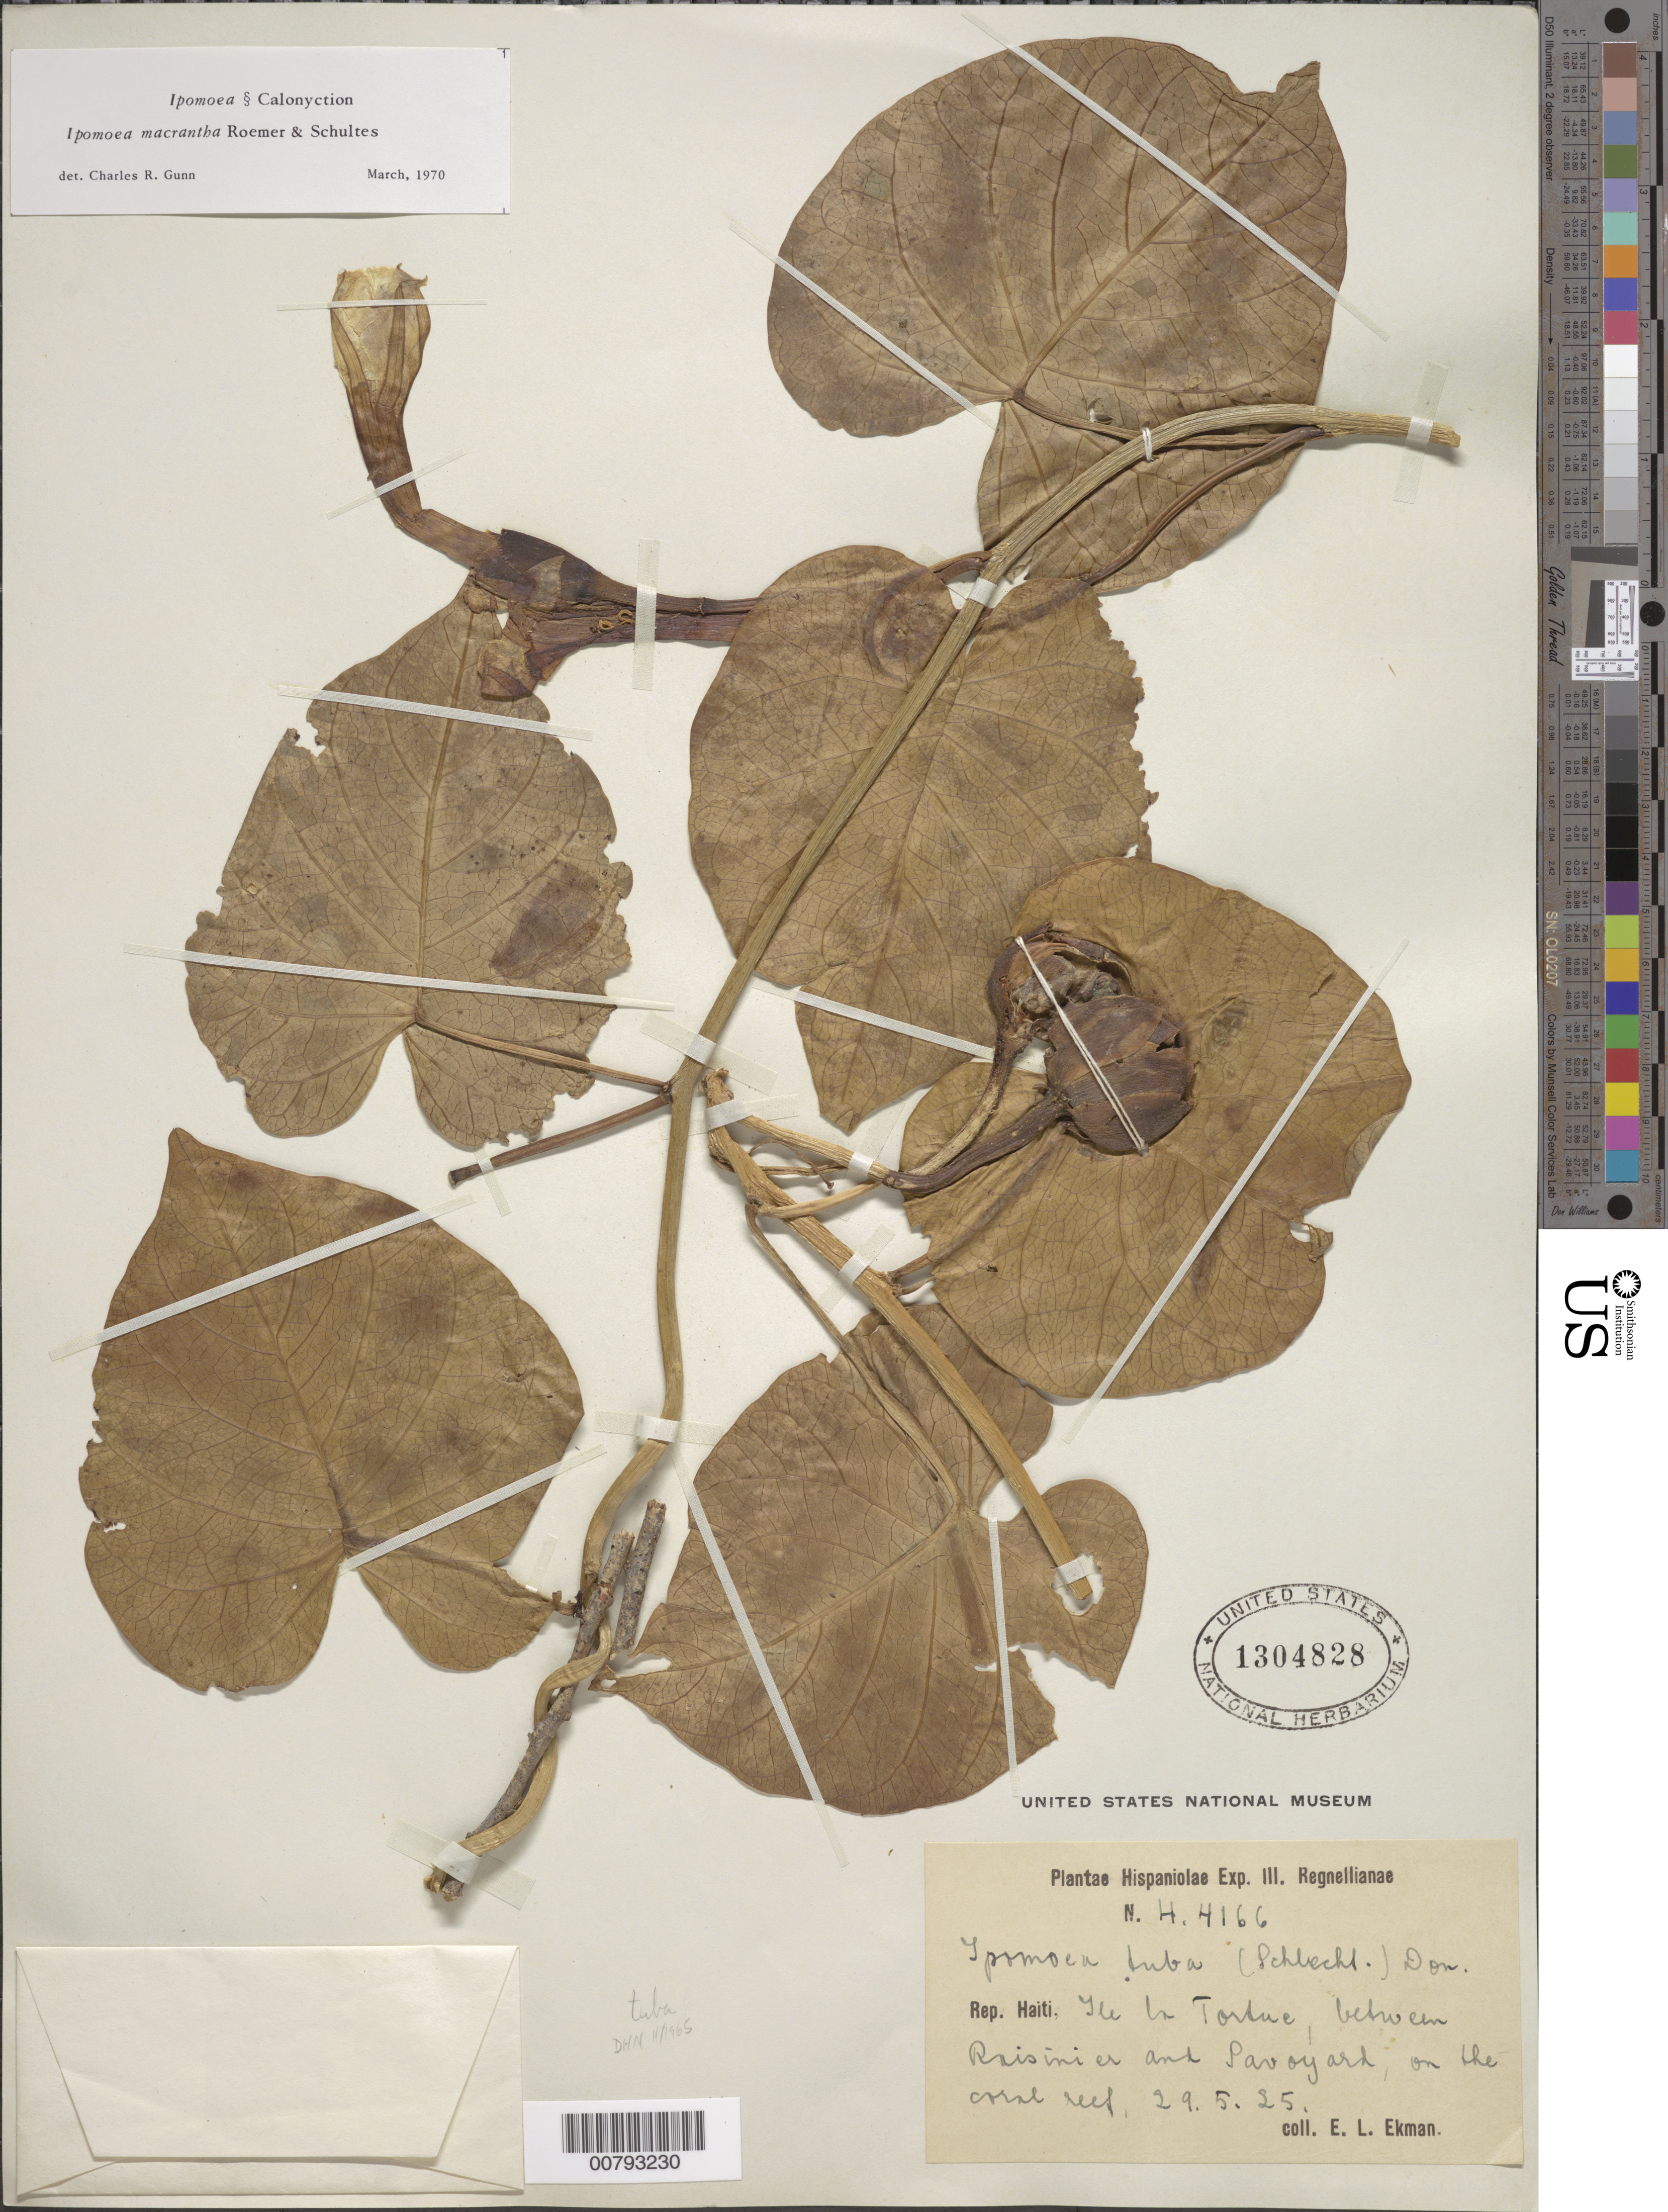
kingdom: Plantae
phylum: Tracheophyta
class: Magnoliopsida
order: Solanales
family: Convolvulaceae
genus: Ipomoea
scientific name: Ipomoea violacea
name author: L.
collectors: E. L. Ekman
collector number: H 4166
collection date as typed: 29 May 1925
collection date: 1925-05-29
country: Haiti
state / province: Nord-Óuest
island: Île de la Tortue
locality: Ile la Tortue, between Raisinier and Lavoyard.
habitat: On the coral reef.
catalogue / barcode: US 1304828